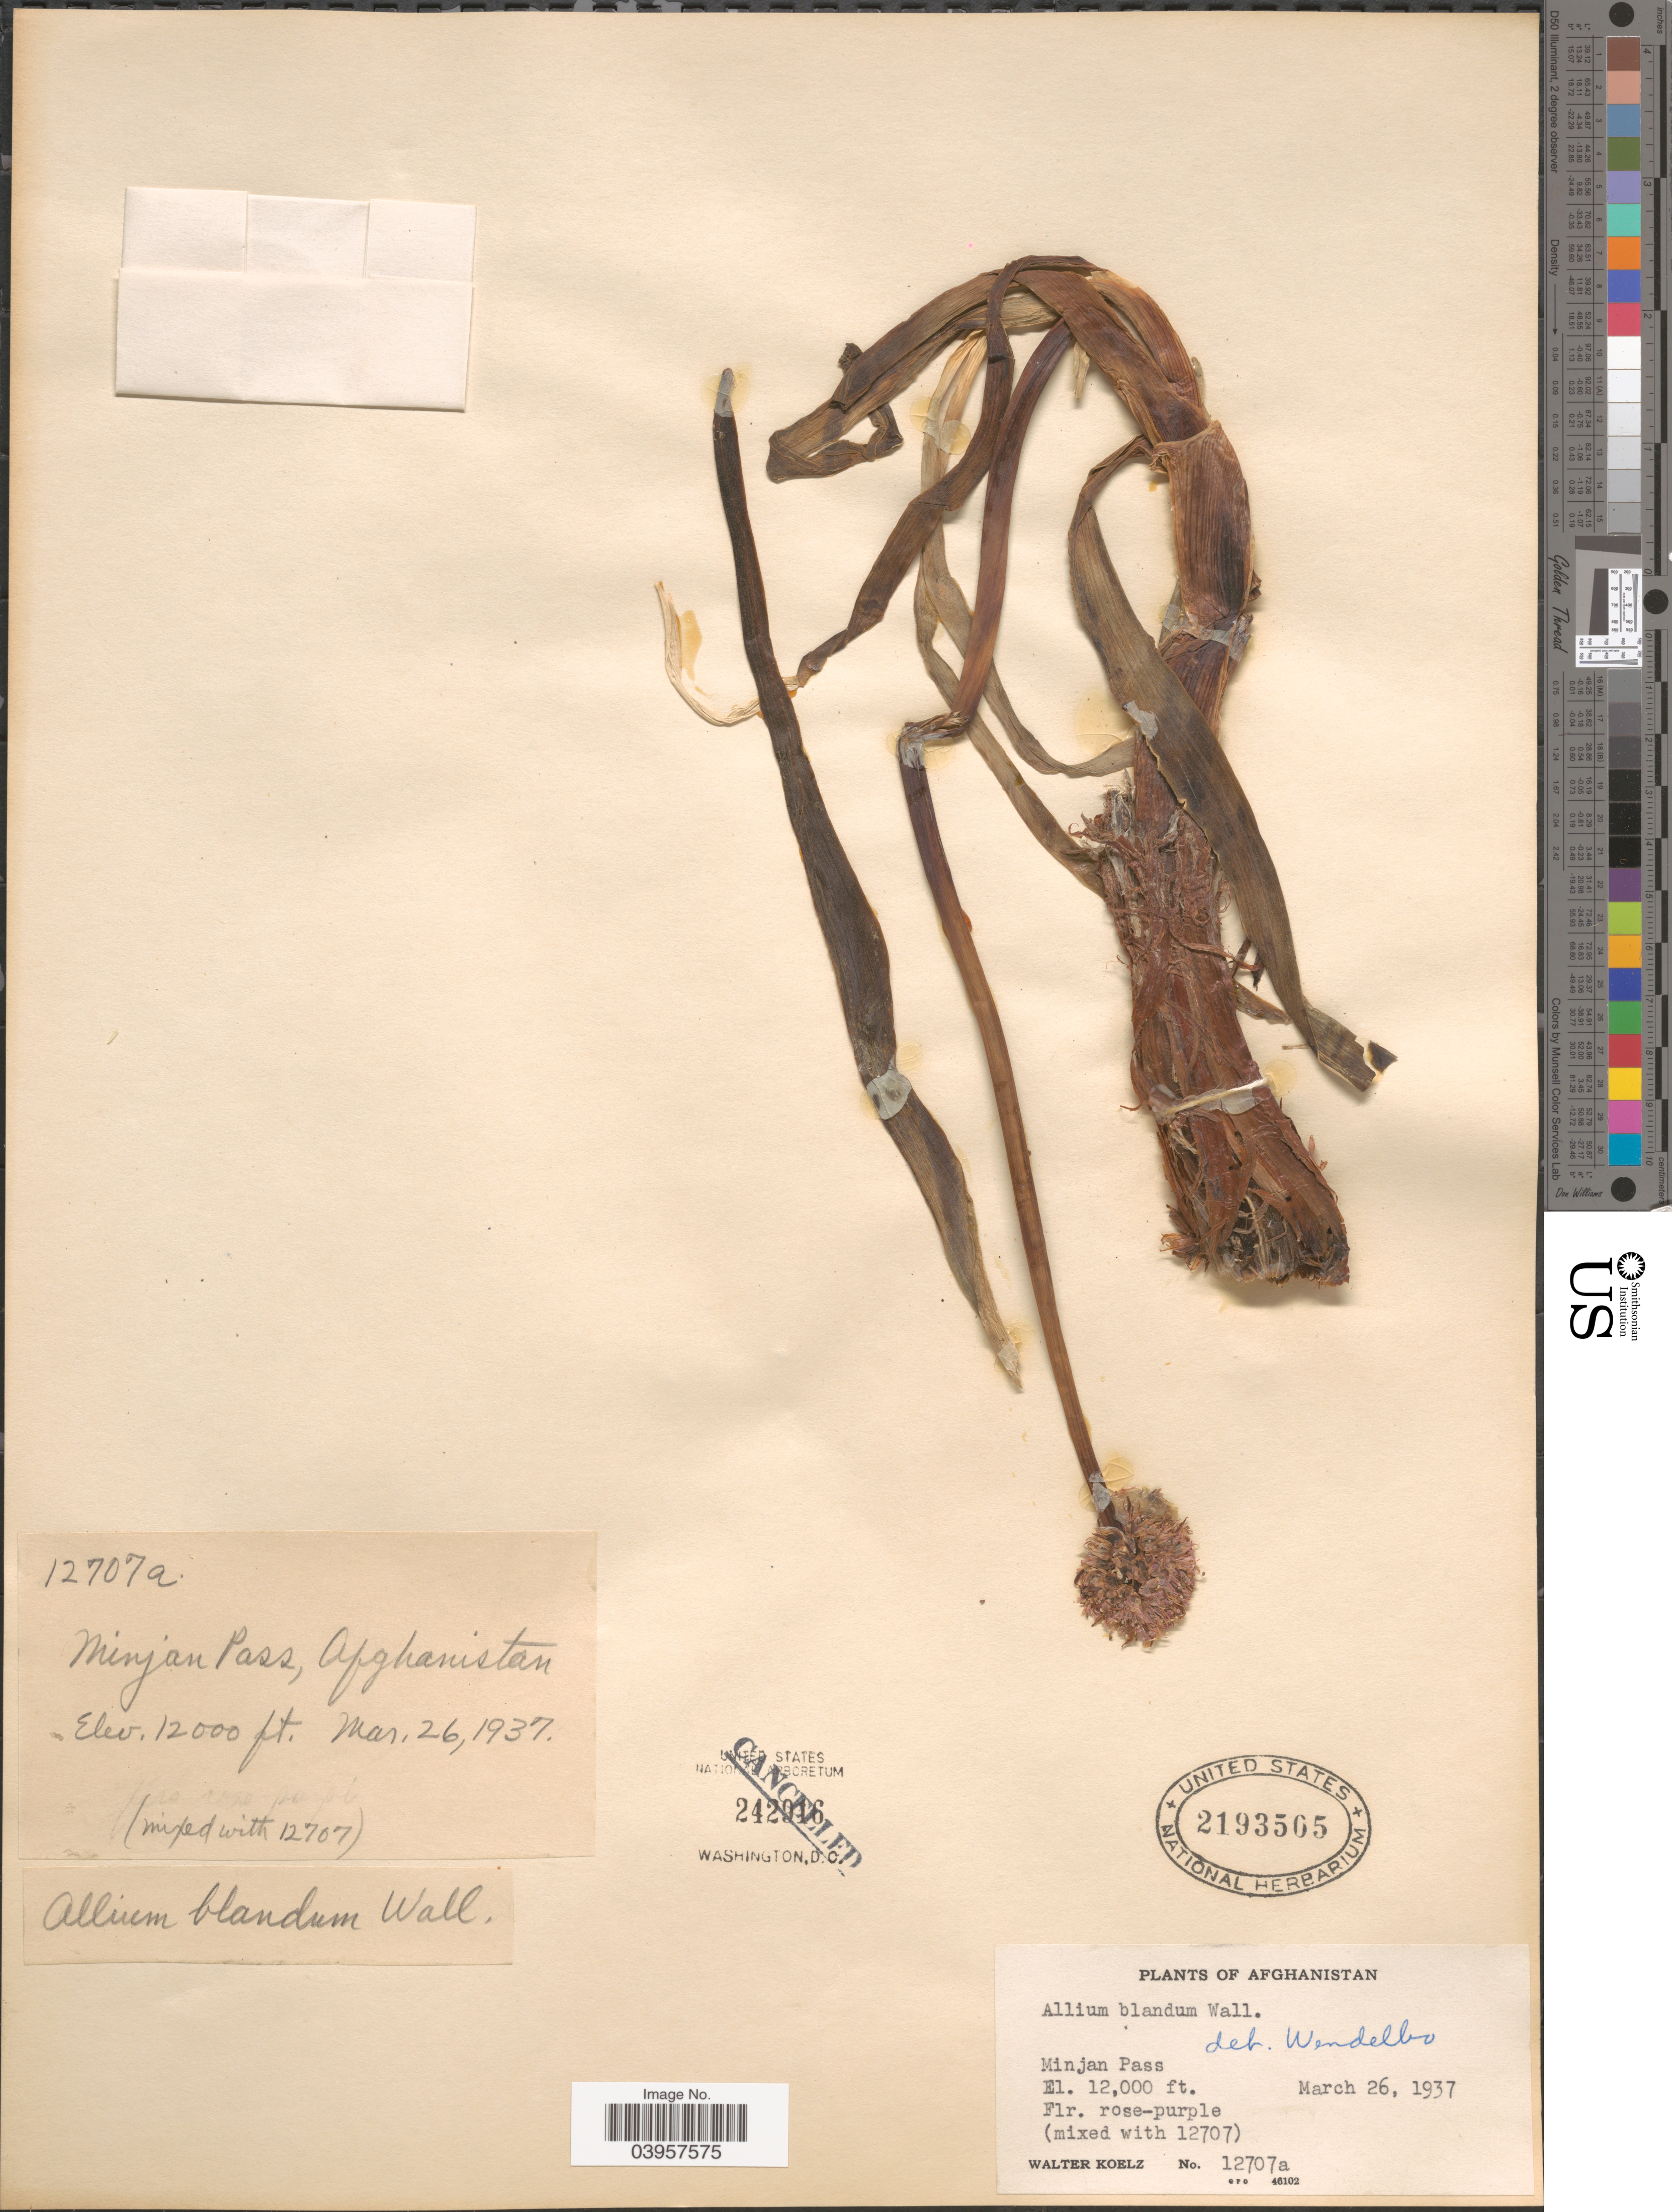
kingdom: Plantae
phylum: Tracheophyta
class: Liliopsida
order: Asparagales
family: Amaryllidaceae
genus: Allium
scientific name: Allium blandum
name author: Wall.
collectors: W. N. Koelz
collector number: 12707a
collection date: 1937-03-26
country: Afghanistan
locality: Minjan Pass.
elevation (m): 3658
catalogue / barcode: US 2193505